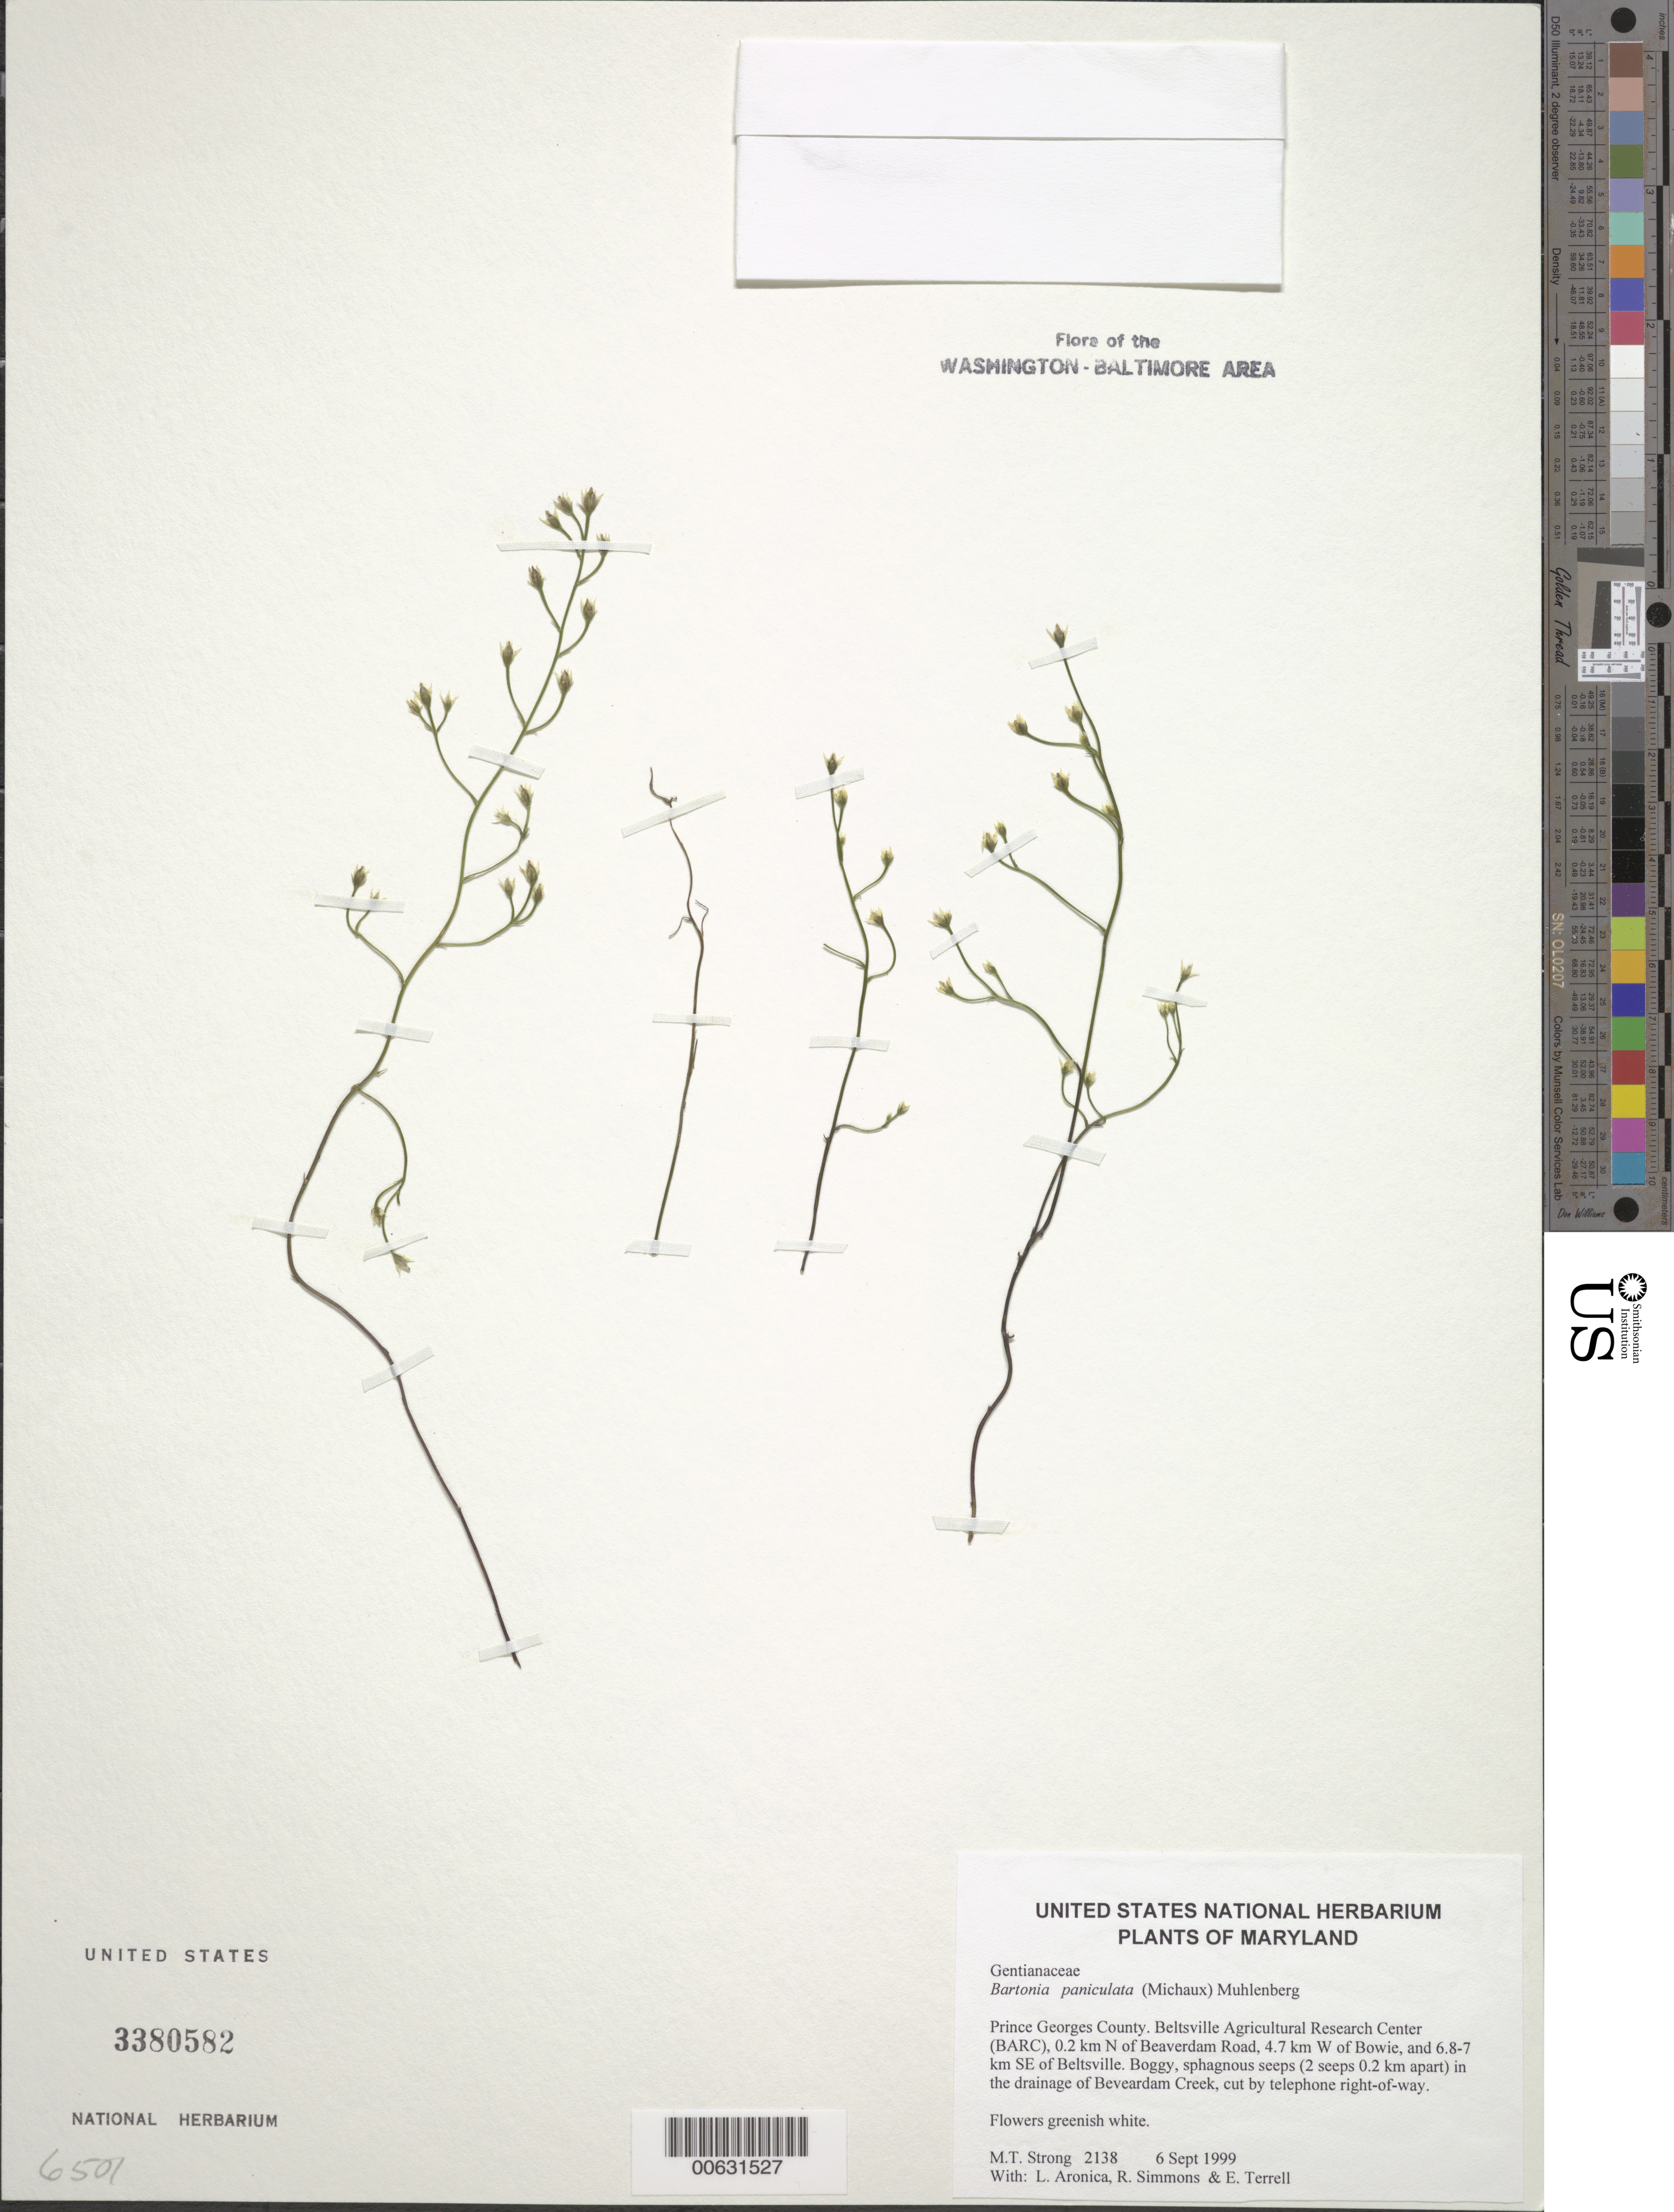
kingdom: Plantae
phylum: Tracheophyta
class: Magnoliopsida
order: Gentianales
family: Gentianaceae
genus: Bartonia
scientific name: Bartonia paniculata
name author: (Michx.) Muhl.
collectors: M. T. Strong, L. Aronica, R. Simmons & E. E. Terrell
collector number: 2138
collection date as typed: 06 Sep 1999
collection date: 1999-09-06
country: United States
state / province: Maryland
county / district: Prince George's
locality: Beltsville Agricultural Research Center (BARC), 0.2 km N of Beaverdam Road, 4.7 km W of Bowie, and 6.8-7 km SE of Beltsville.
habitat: Boggy, sphagnous seeps (2 seeps 0.2 km apart) in the drainage of Beveardam Creek, cut by telephone right-of-way.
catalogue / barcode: US 3380582